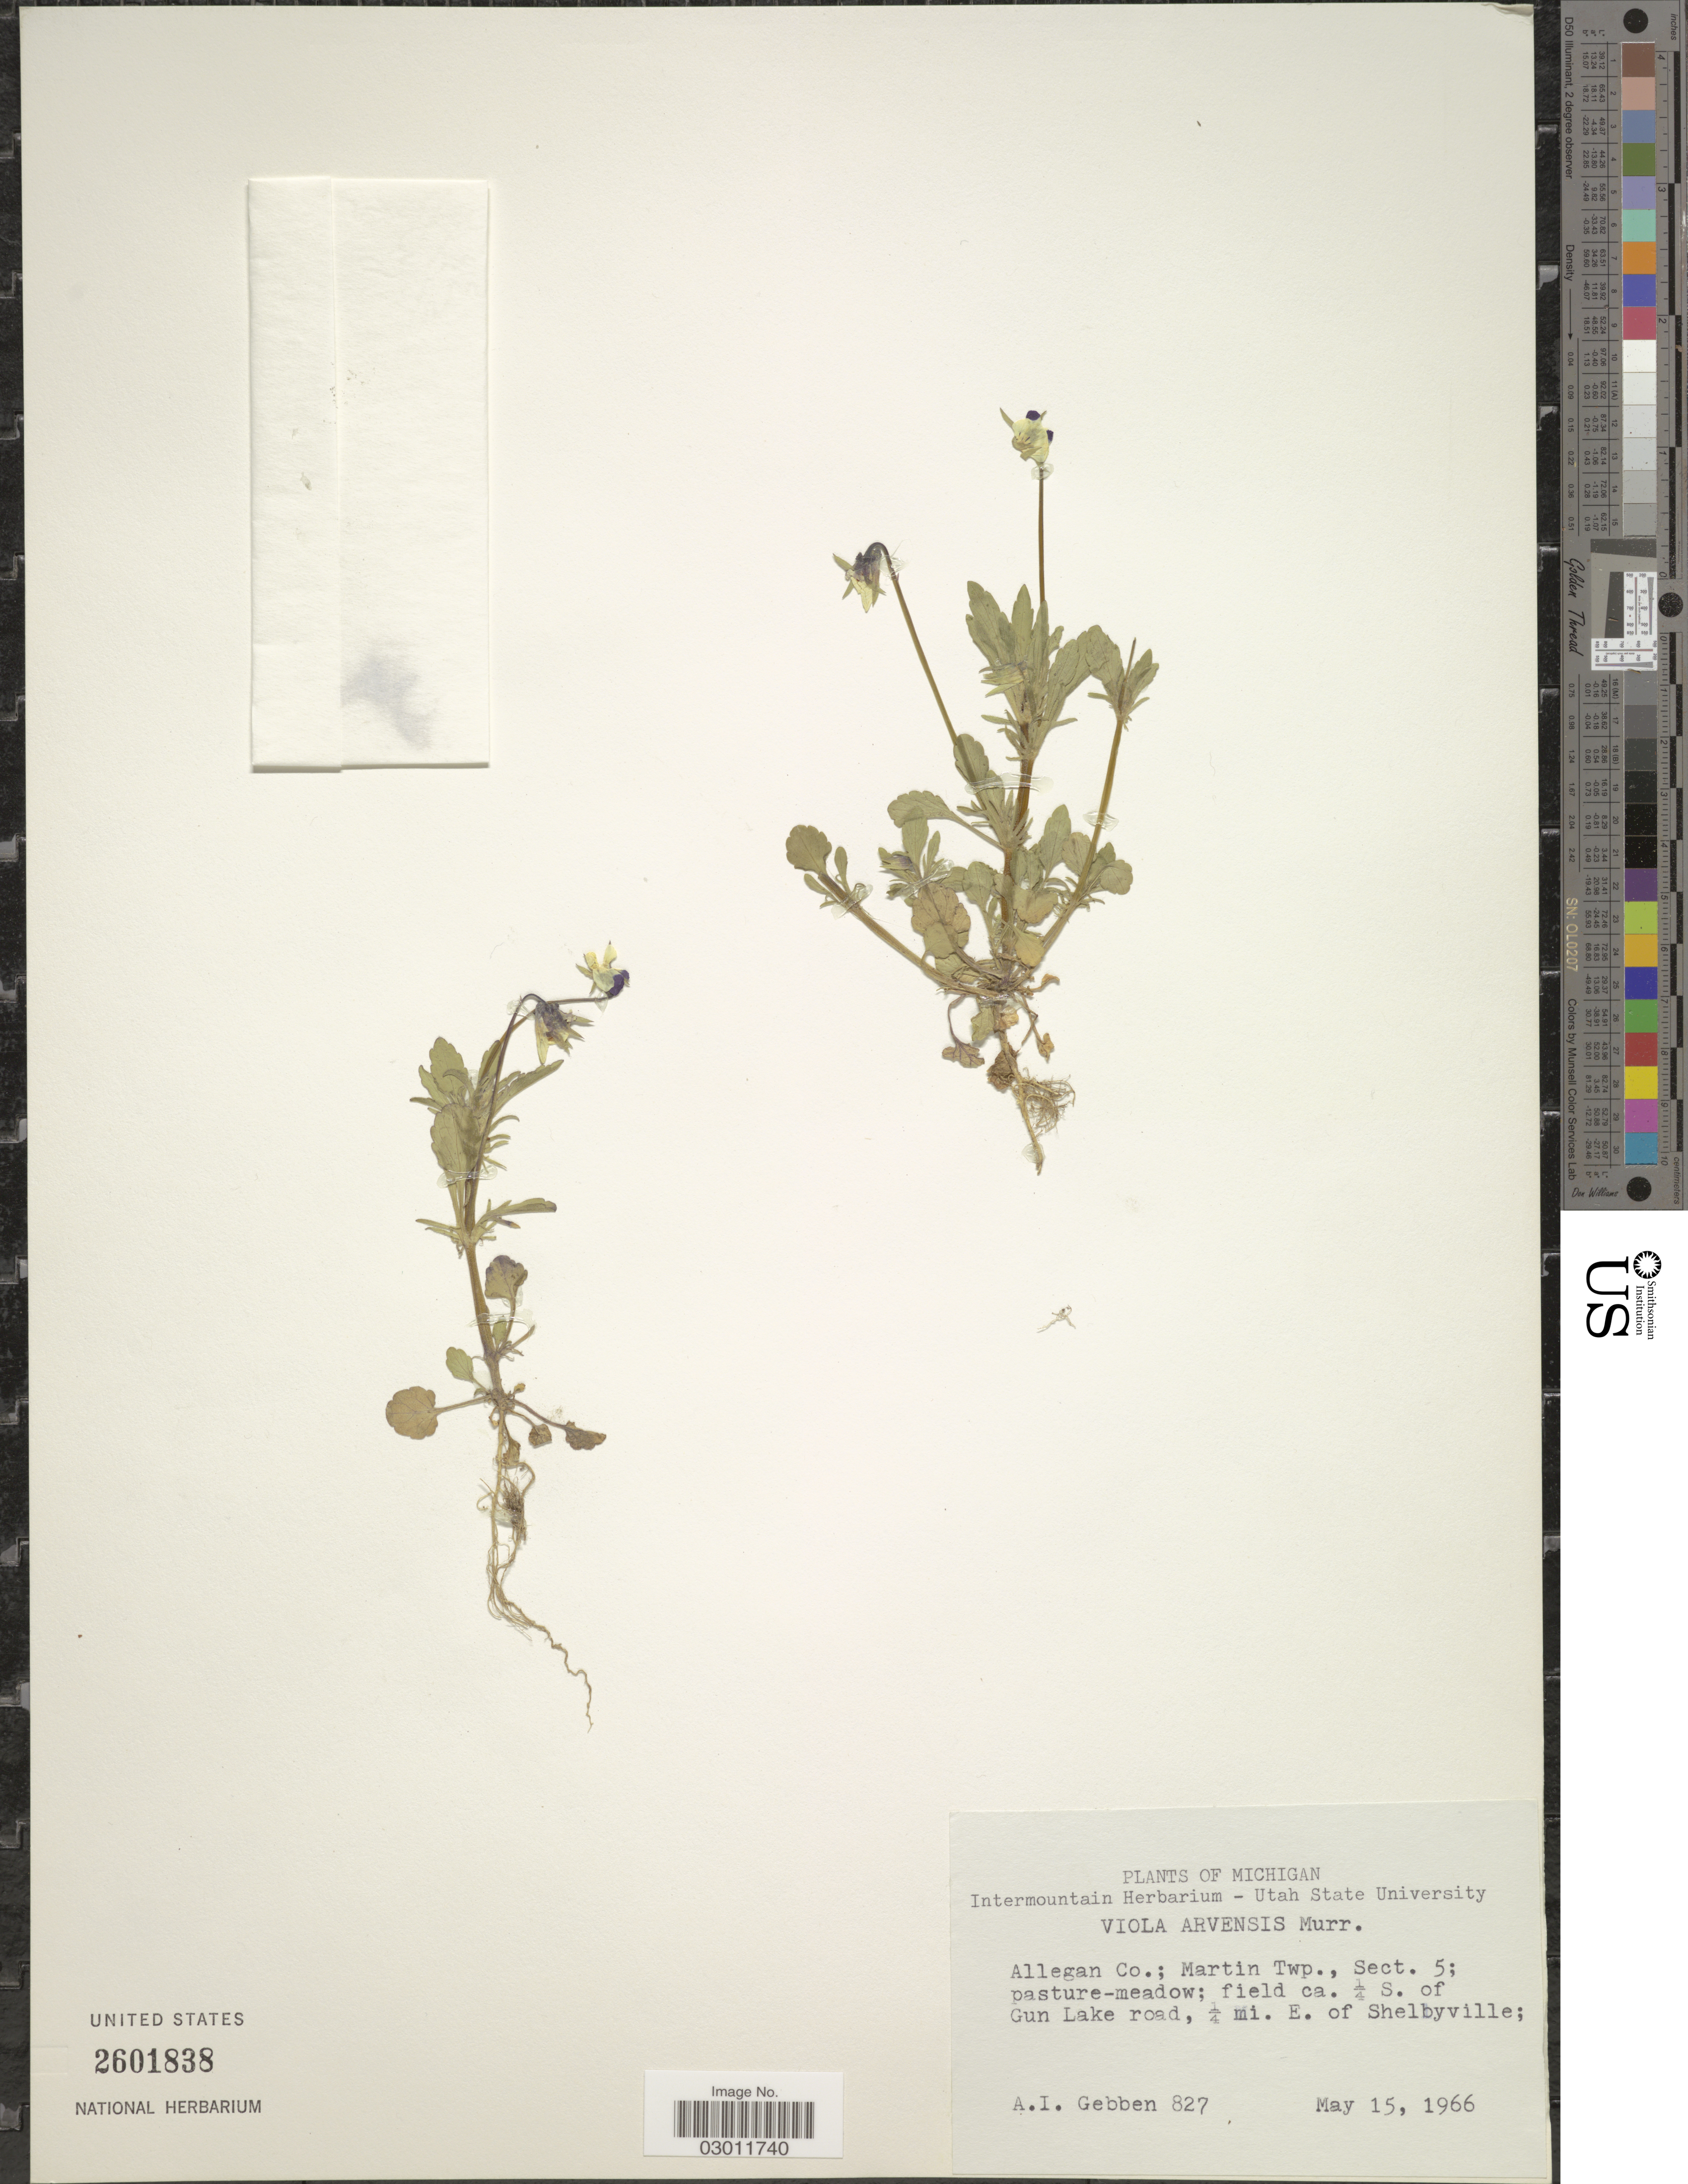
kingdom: Plantae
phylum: Tracheophyta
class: Magnoliopsida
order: Malpighiales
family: Violaceae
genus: Viola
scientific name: Viola arvensis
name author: Murray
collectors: A. Gebben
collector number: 827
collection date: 1966-05-15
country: United States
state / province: Michigan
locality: Allegan Co.; Martin Twp., Sect. 5; field ca. ¼ S. of Gun Lake road, ¼ mi. E. of Shelbyville.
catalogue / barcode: US 2601838